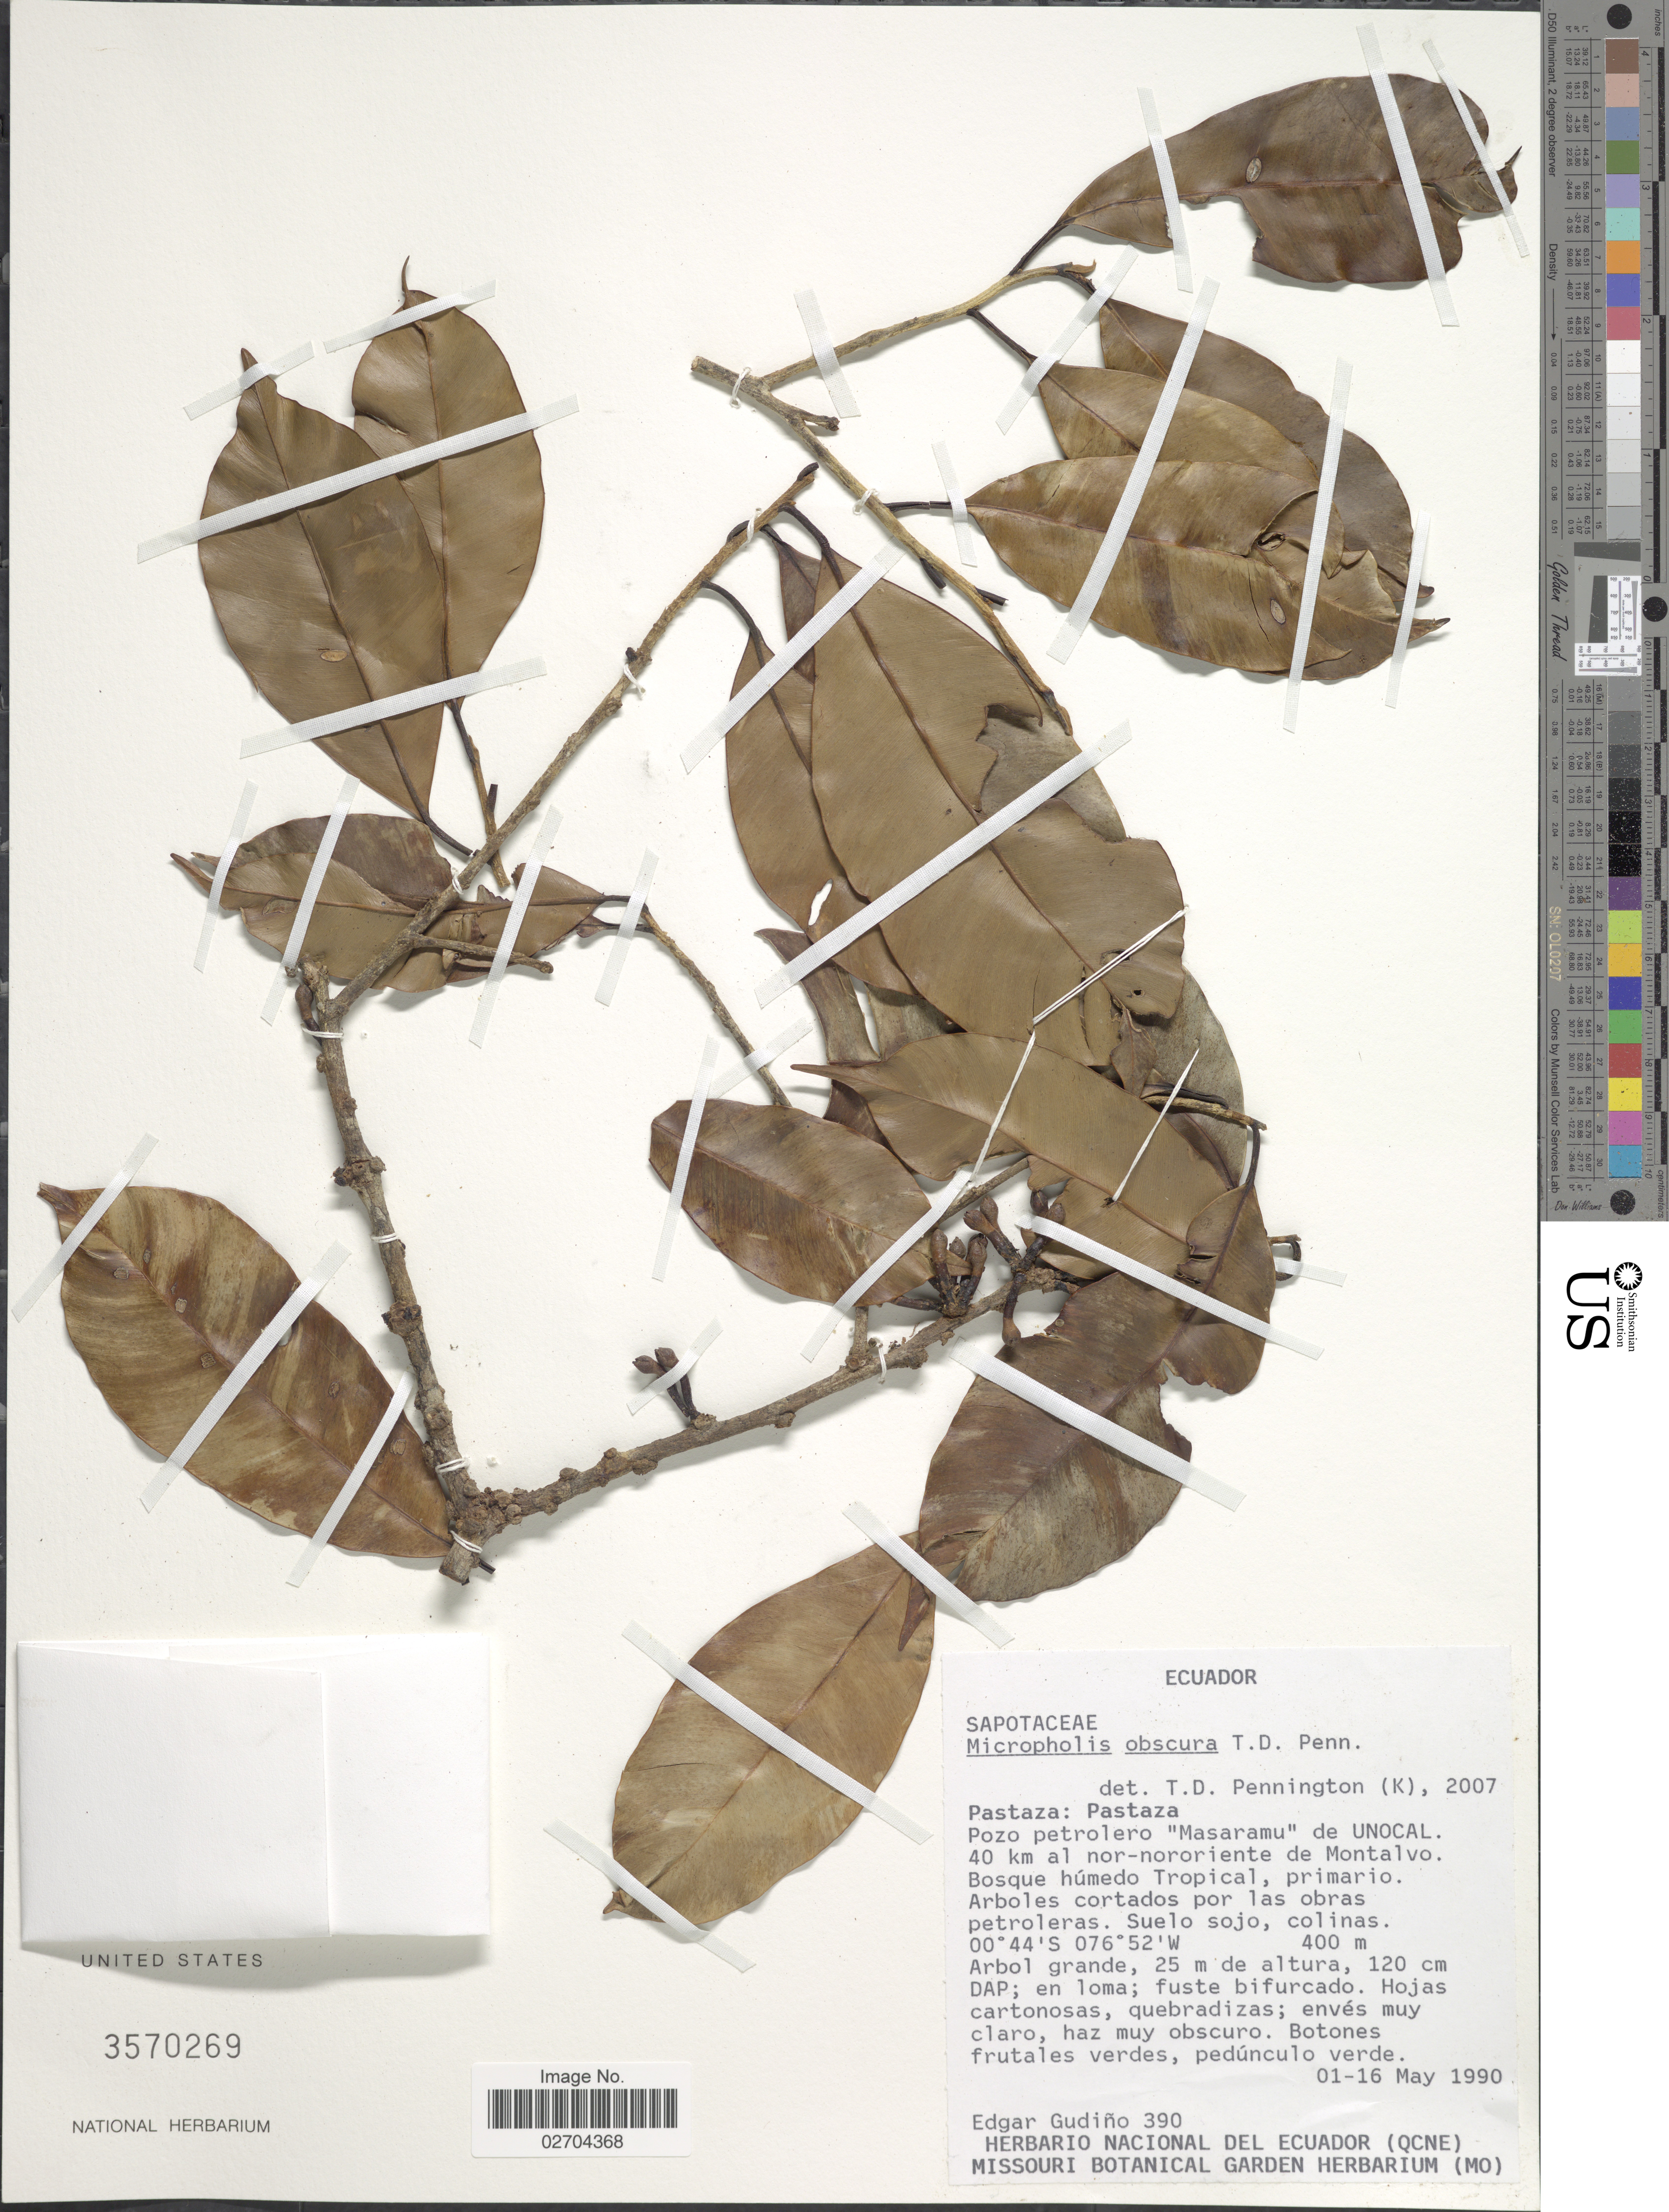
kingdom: Plantae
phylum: Tracheophyta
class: Magnoliopsida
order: Ericales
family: Sapotaceae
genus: Micropholis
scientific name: Micropholis obscura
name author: T.D. Penn.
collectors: E. Gudiño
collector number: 390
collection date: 1990-05-01/1990-05-16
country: Ecuador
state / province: Pastaza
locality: Pastaza: Pastaza, Pozo petrolero "Masaramu"de Montalvo. Bosque humedo tropical, primario.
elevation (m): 400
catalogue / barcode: US 3570269